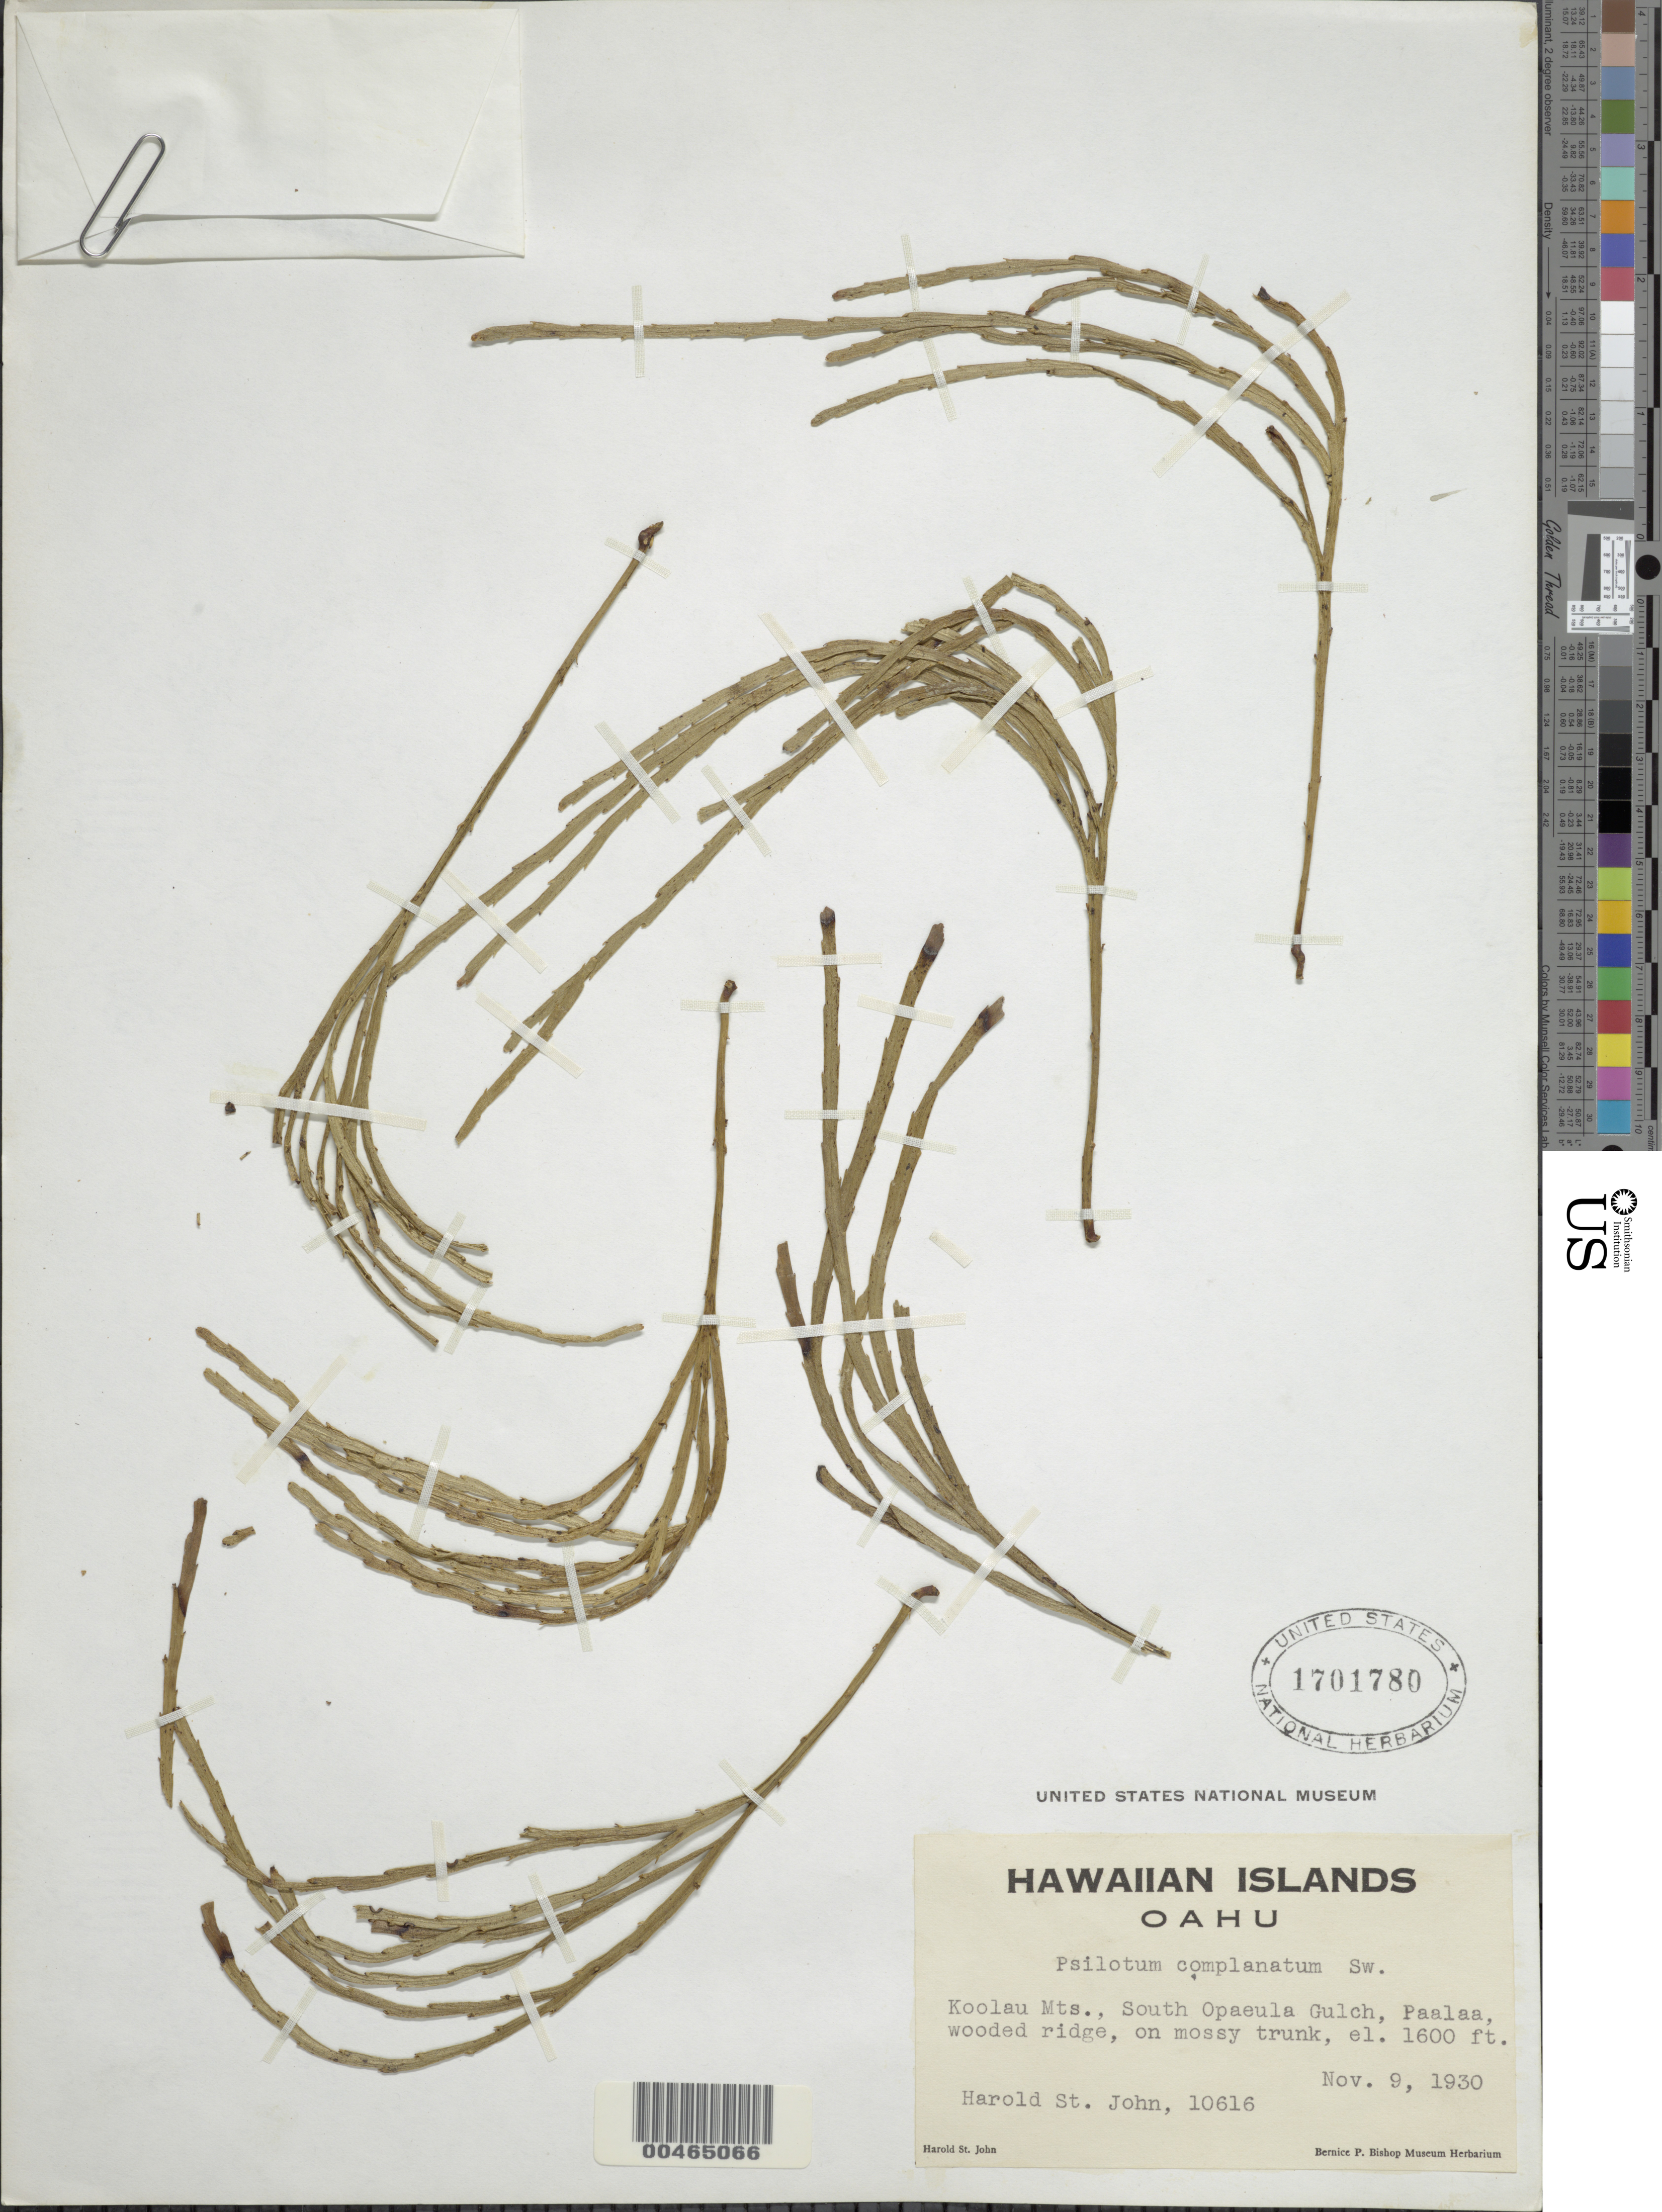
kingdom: Plantae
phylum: Tracheophyta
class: Polypodiopsida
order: Psilotales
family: Psilotaceae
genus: Psilotum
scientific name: Psilotum complanatum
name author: Sw.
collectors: H. St. John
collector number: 10616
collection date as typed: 9 Nov 1930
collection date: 1930-11-09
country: United States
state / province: Hawaii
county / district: Honolulu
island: Oahu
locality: Koolau Mountains, S Opaeula Gulch, Paalaa, Oahu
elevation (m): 488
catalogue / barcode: US 1701780